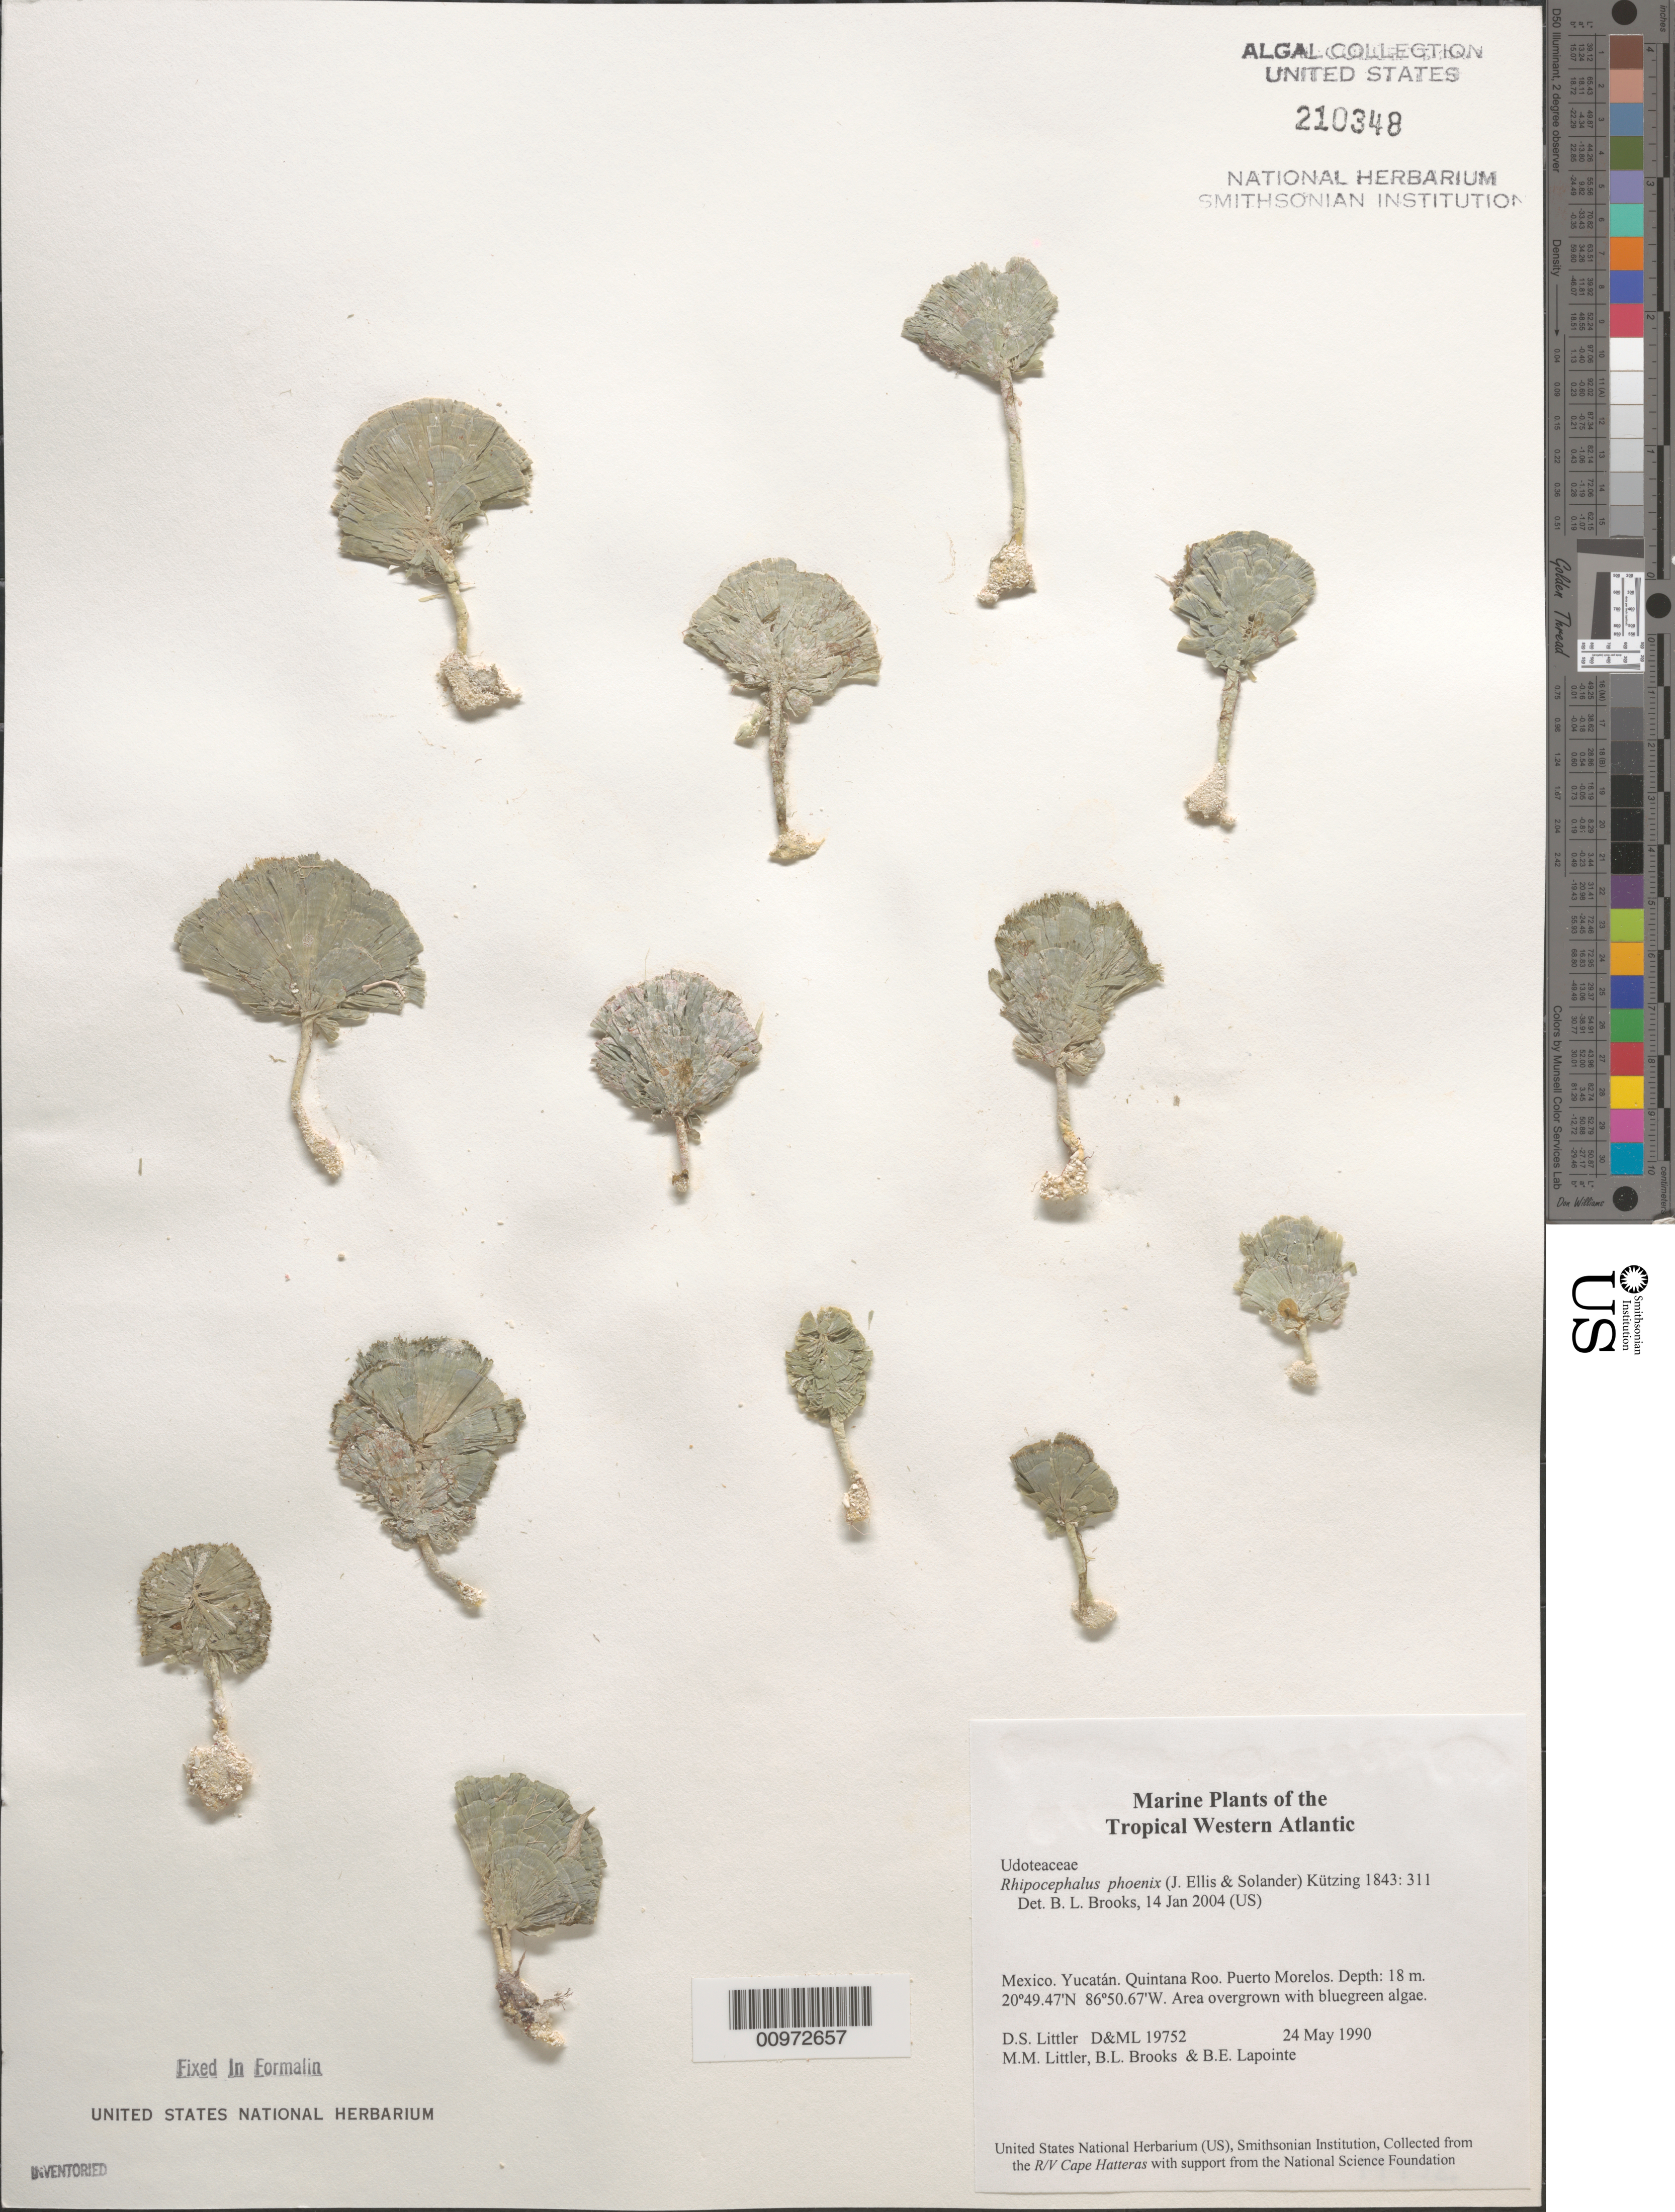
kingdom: Plantae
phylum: Chlorophyta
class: Ulvophyceae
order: Bryopsidales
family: Udoteaceae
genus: Rhipocephalus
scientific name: Rhipocephalus phoenix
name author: (J. Ellis & Sol.) Kütz.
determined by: Brooks, B. L., (BOT), Smithsonian Institution - National Museum of Natural History (UNITED STATES)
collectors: D. S. Littler, M. M. Littler, B. Brooks & B. Lapointe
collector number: D&ML 19752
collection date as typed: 24 May 1990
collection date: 1990-05-24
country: Mexico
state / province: Quintana Roo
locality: Puerto Morelos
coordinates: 20 49.47'N, 86 50.67'W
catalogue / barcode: US 210348